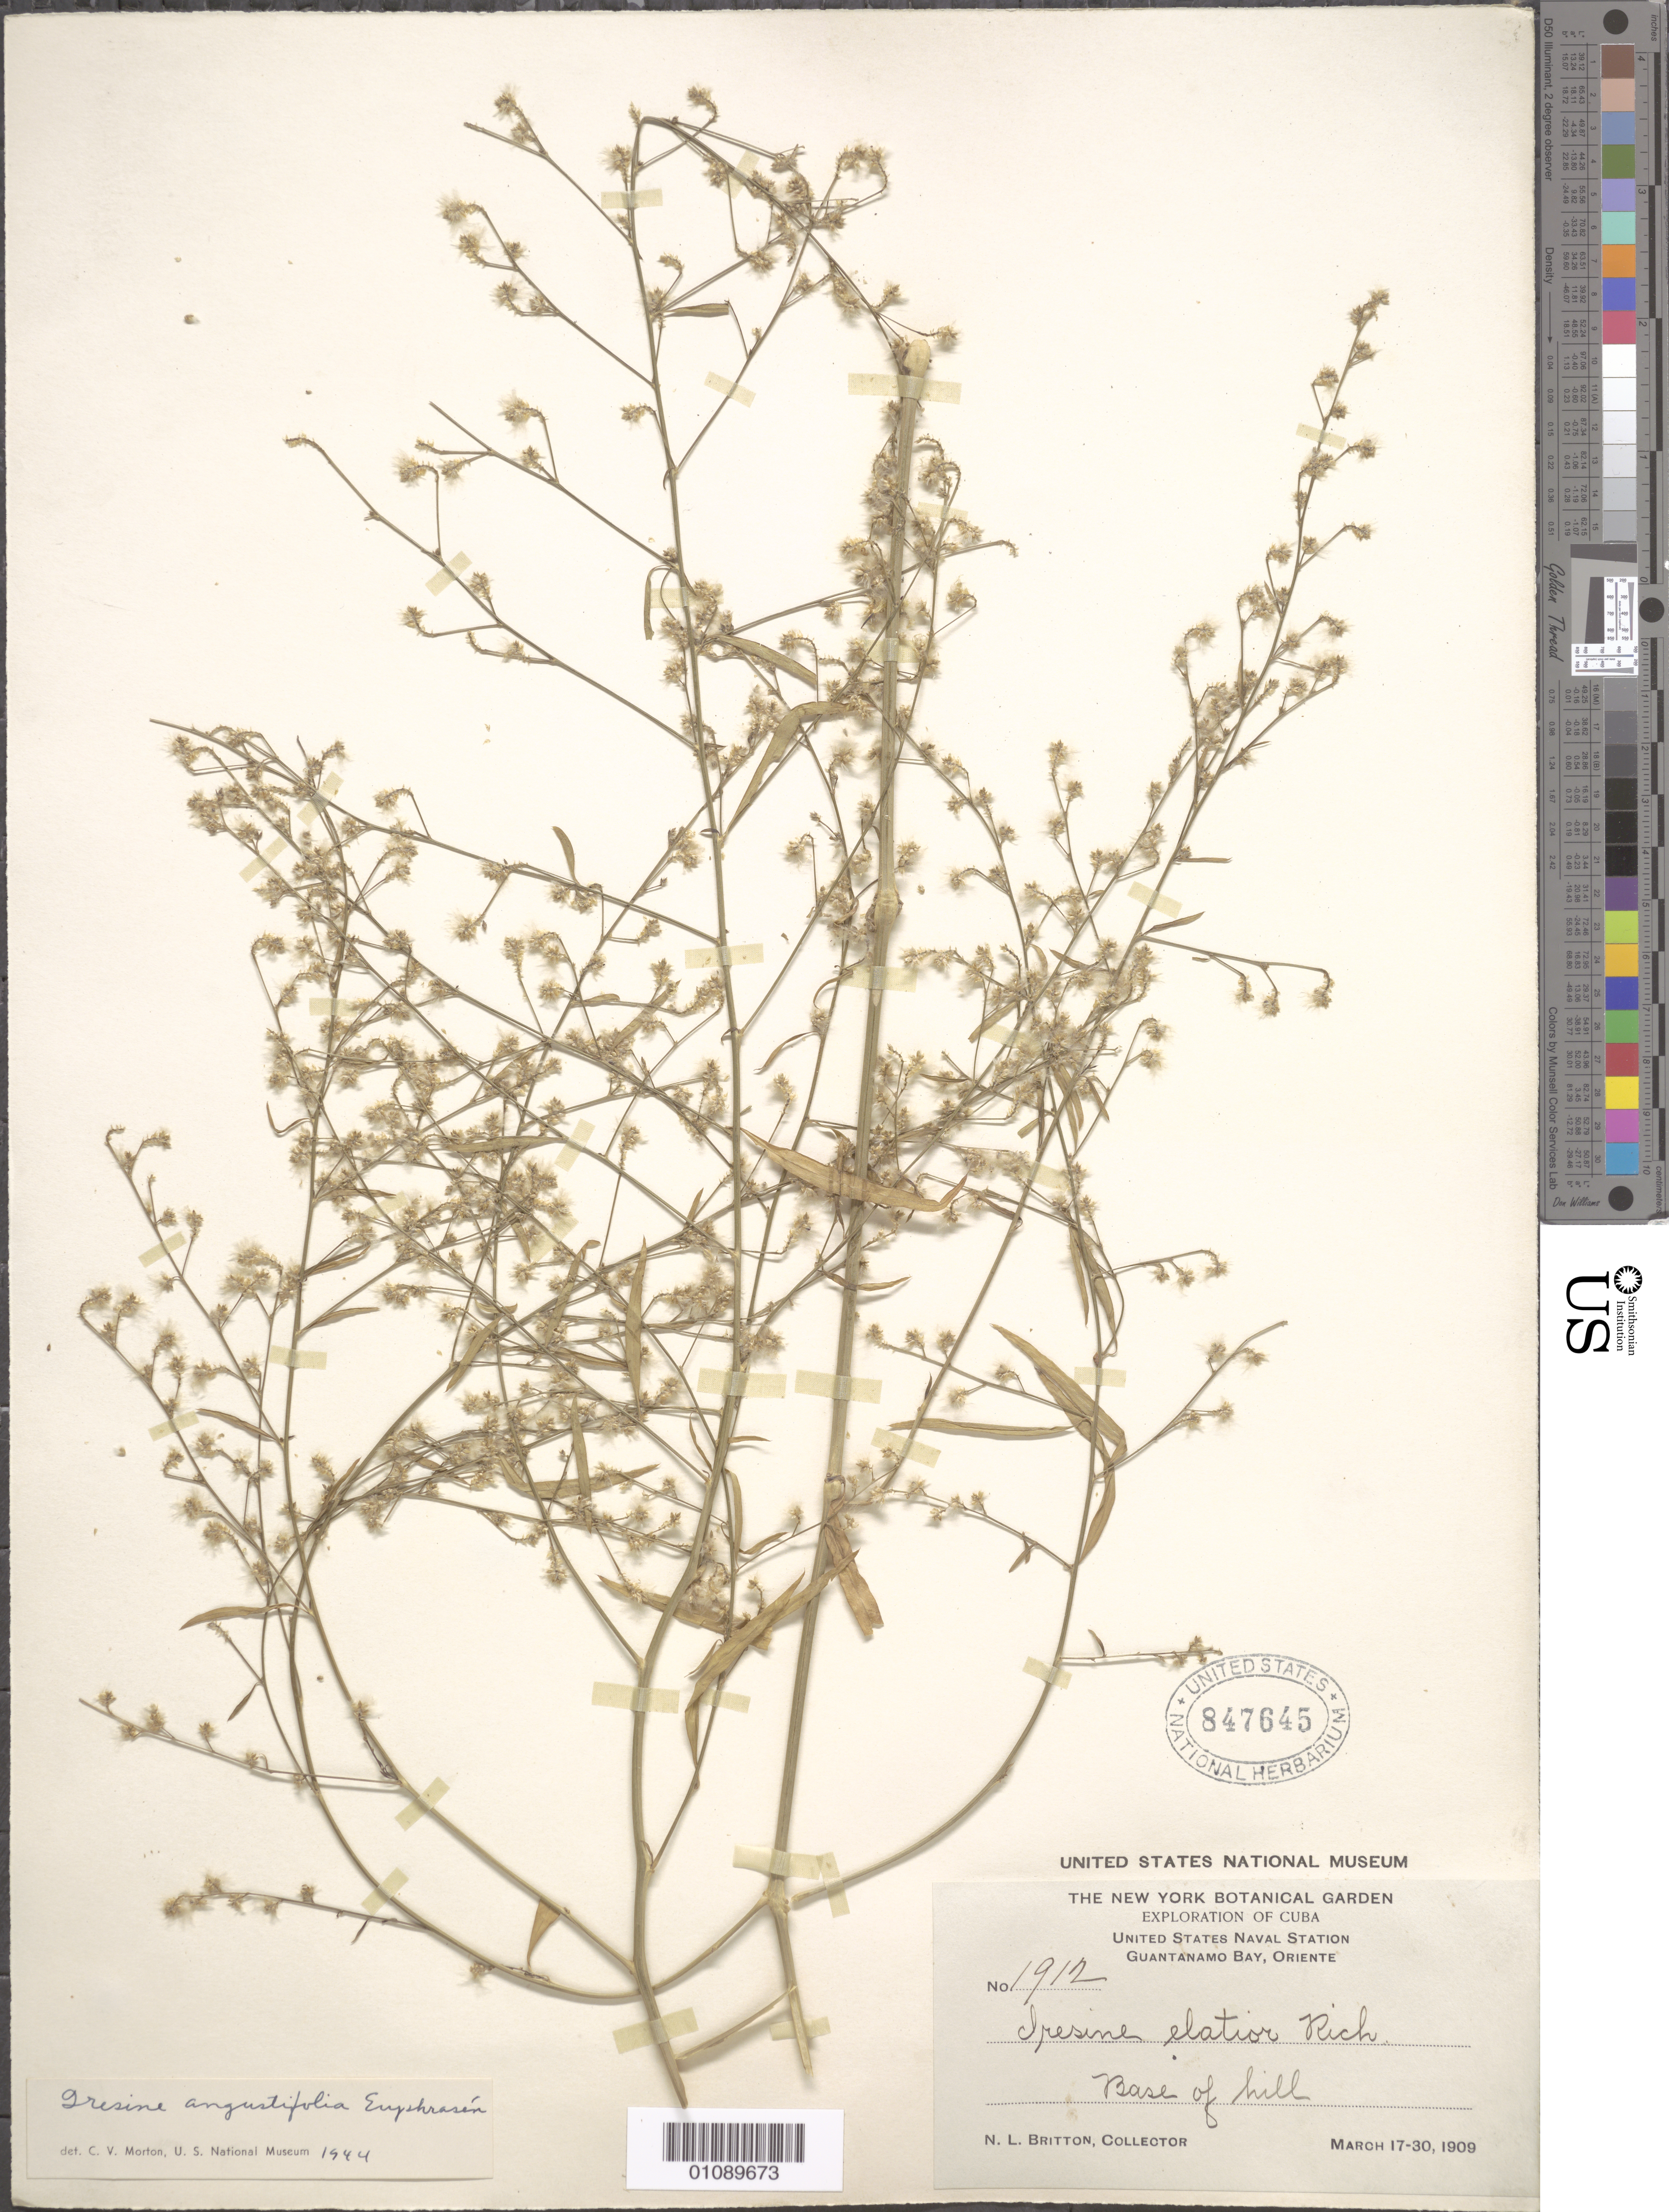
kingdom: Plantae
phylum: Tracheophyta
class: Magnoliopsida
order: Caryophyllales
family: Amaranthaceae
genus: Iresine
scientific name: Iresine angustifolia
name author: Euphrasén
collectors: N. Britton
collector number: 1912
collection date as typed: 17 Mar 1909 to 30 Mar 1909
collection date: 1909-03-17/1909-03-30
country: Cuba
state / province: Guantánamo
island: Cuba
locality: Oriente, Guantánamo Bay, US Vaval Station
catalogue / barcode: US 847645